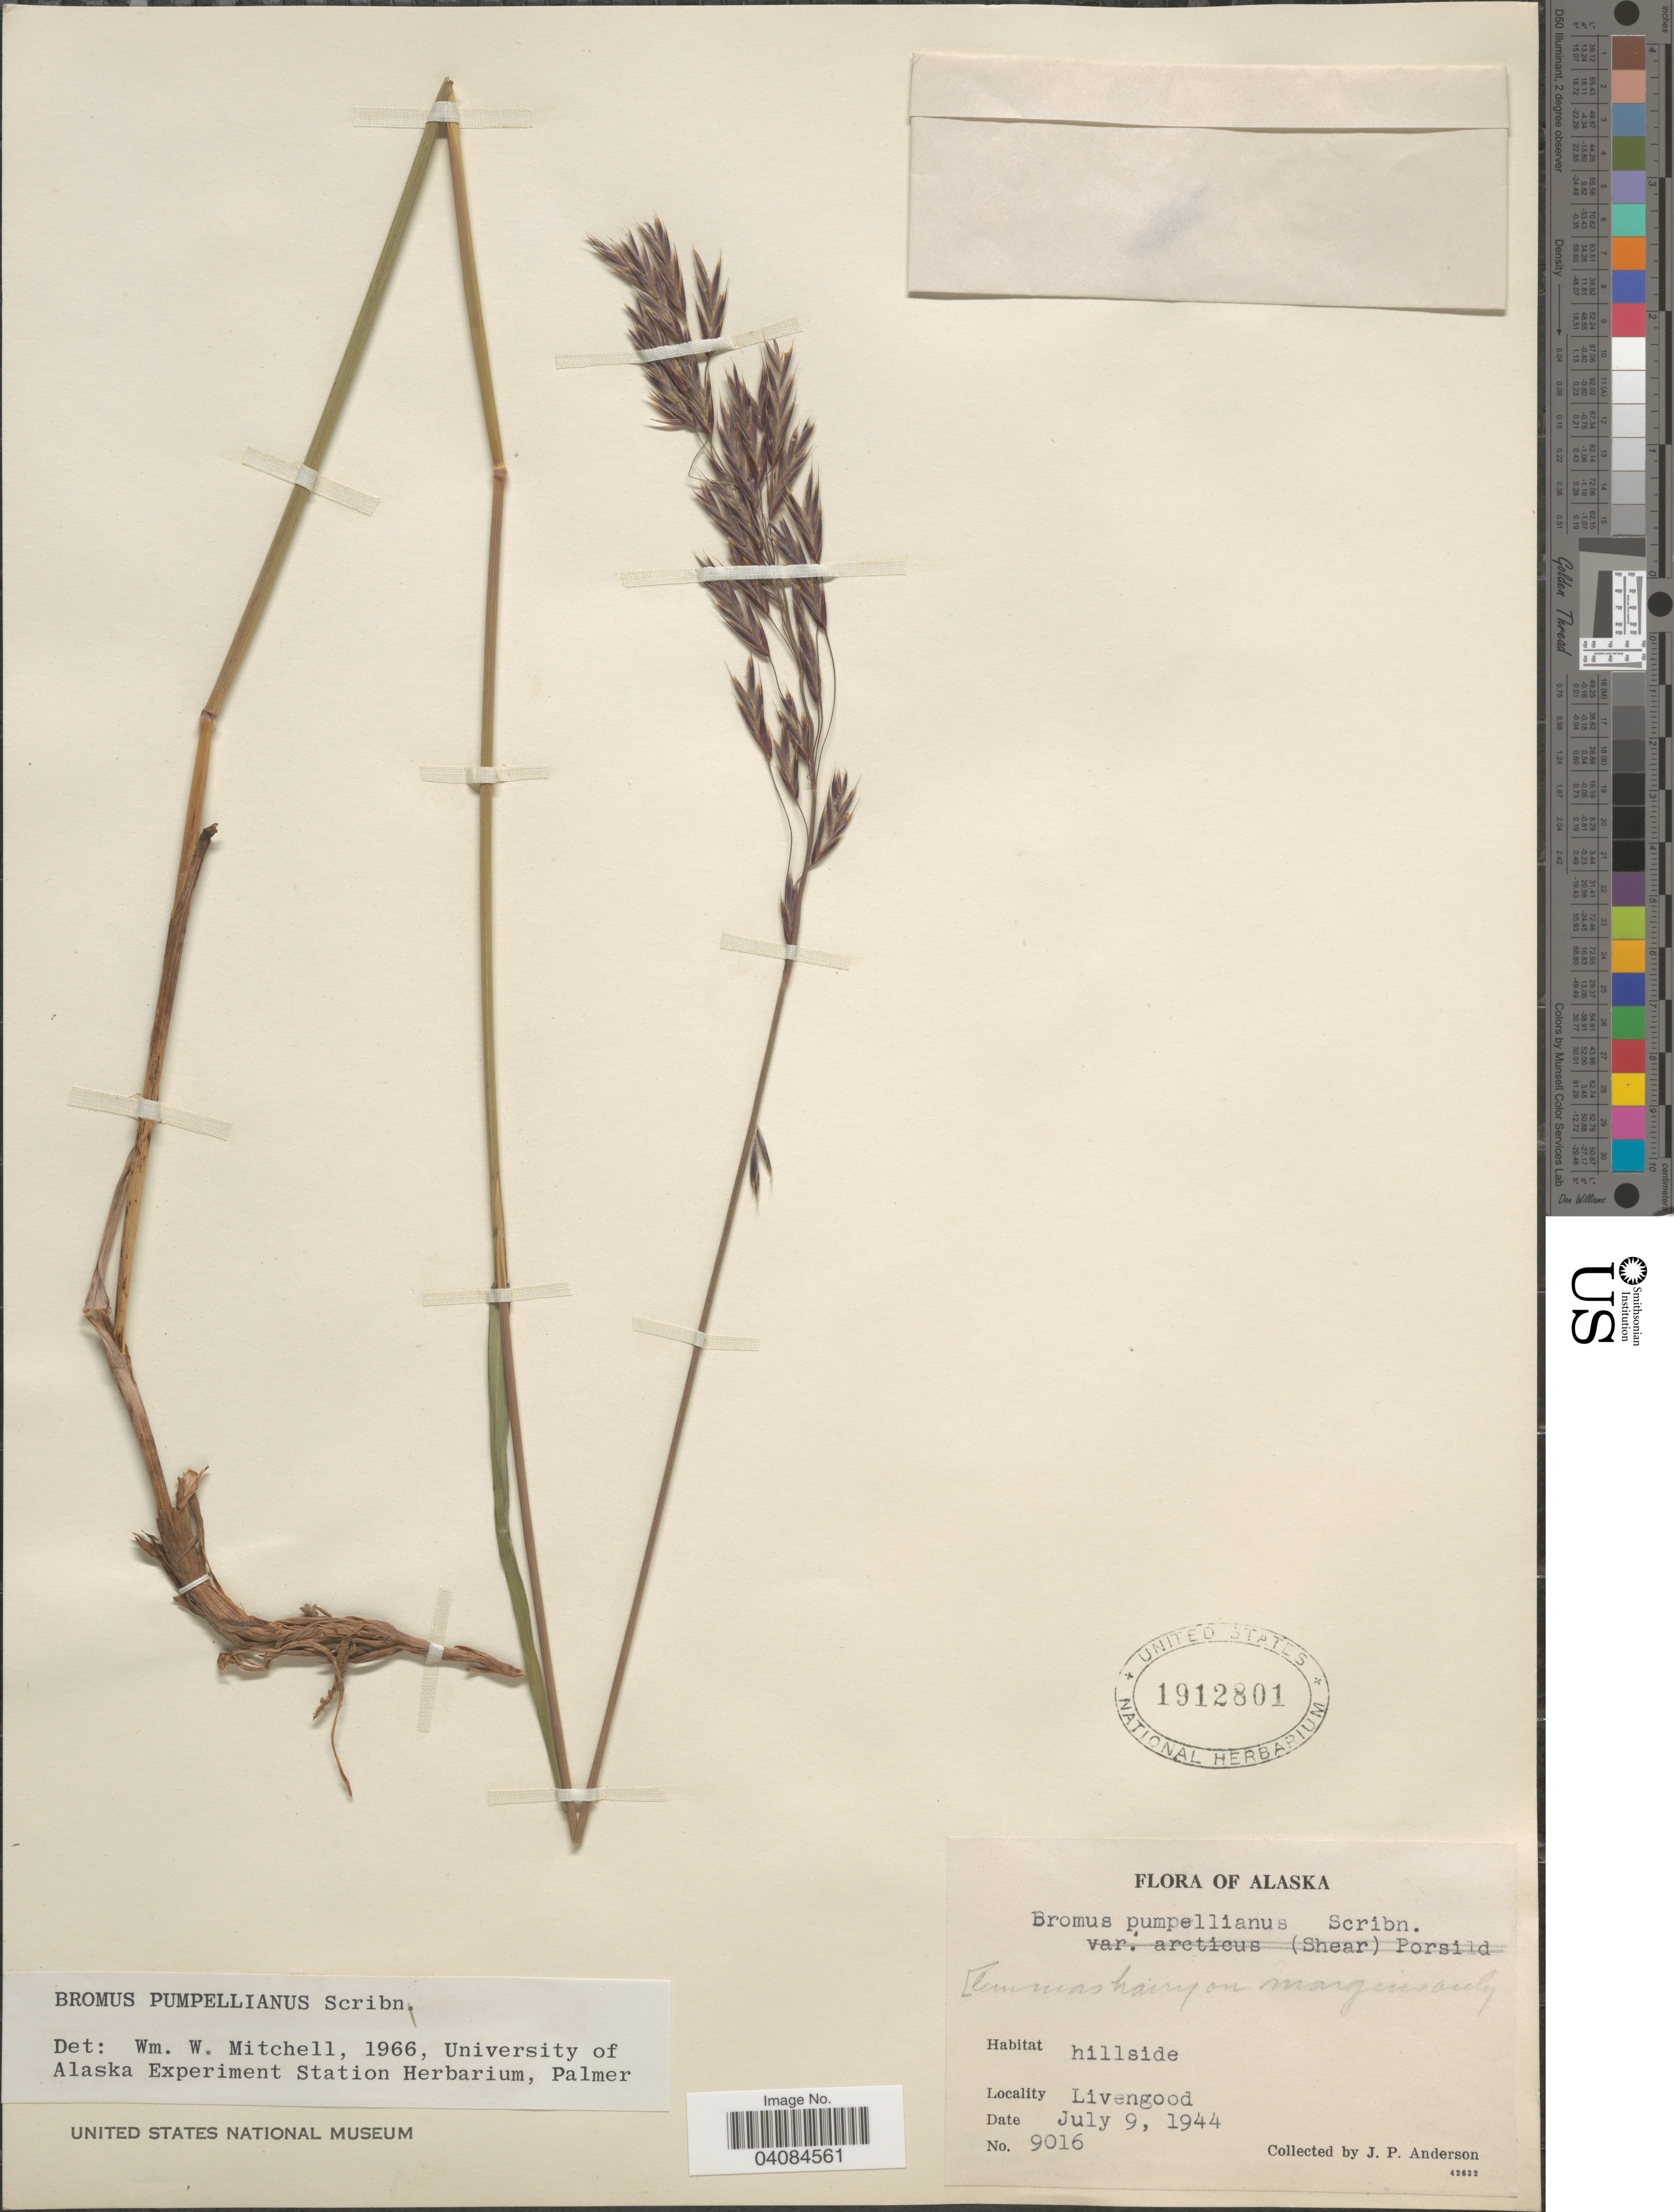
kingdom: Plantae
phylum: Tracheophyta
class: Liliopsida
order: Poales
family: Poaceae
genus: Bromus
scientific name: Bromus pumpellianus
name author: Scribn.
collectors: J. P. Anderson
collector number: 9016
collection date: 1944-07-09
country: United States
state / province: Alaska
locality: Hillside. Livengood.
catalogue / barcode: US 1912801